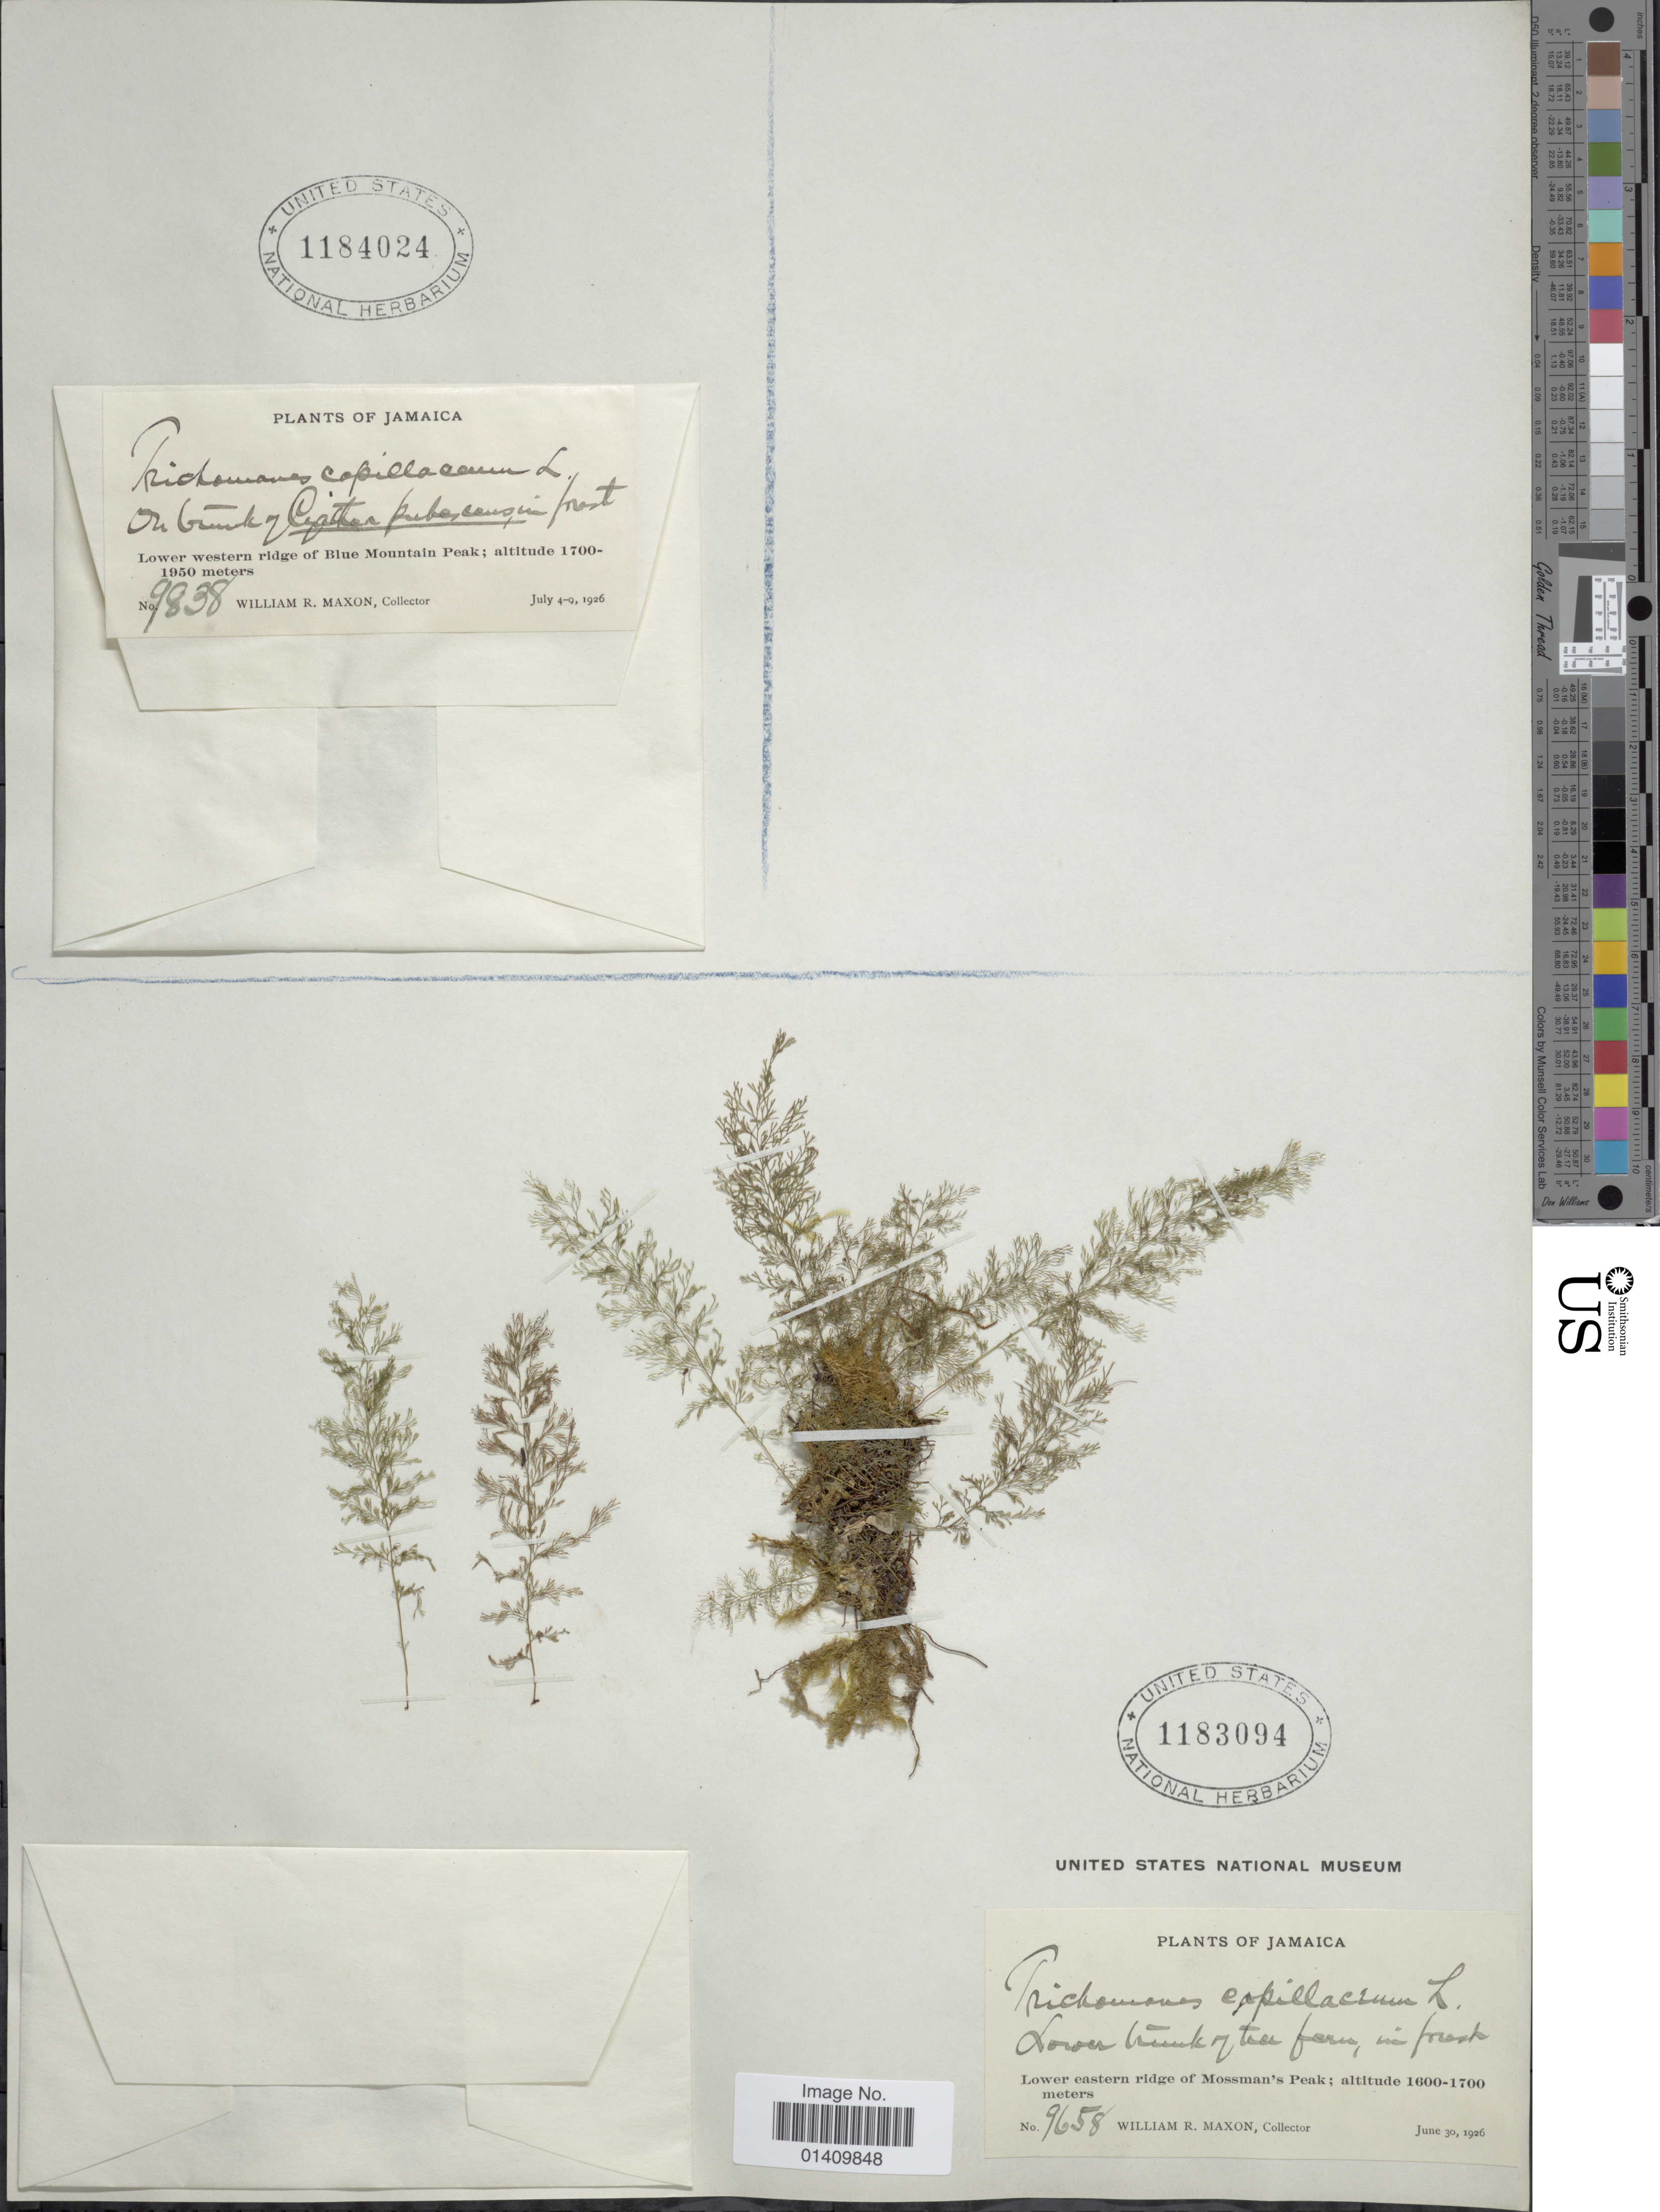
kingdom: Plantae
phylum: Tracheophyta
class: Polypodiopsida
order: Hymenophyllales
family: Hymenophyllaceae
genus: Polyphlebium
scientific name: Polyphlebium capillaceum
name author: (L.) Ebihara & Dubuisson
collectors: W. R. Maxon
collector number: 9838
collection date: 1926-07-04/1926-07-09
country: Jamaica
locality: Lower western ridge of Blue Mountain Peak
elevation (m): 1700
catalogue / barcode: US 1184024-2